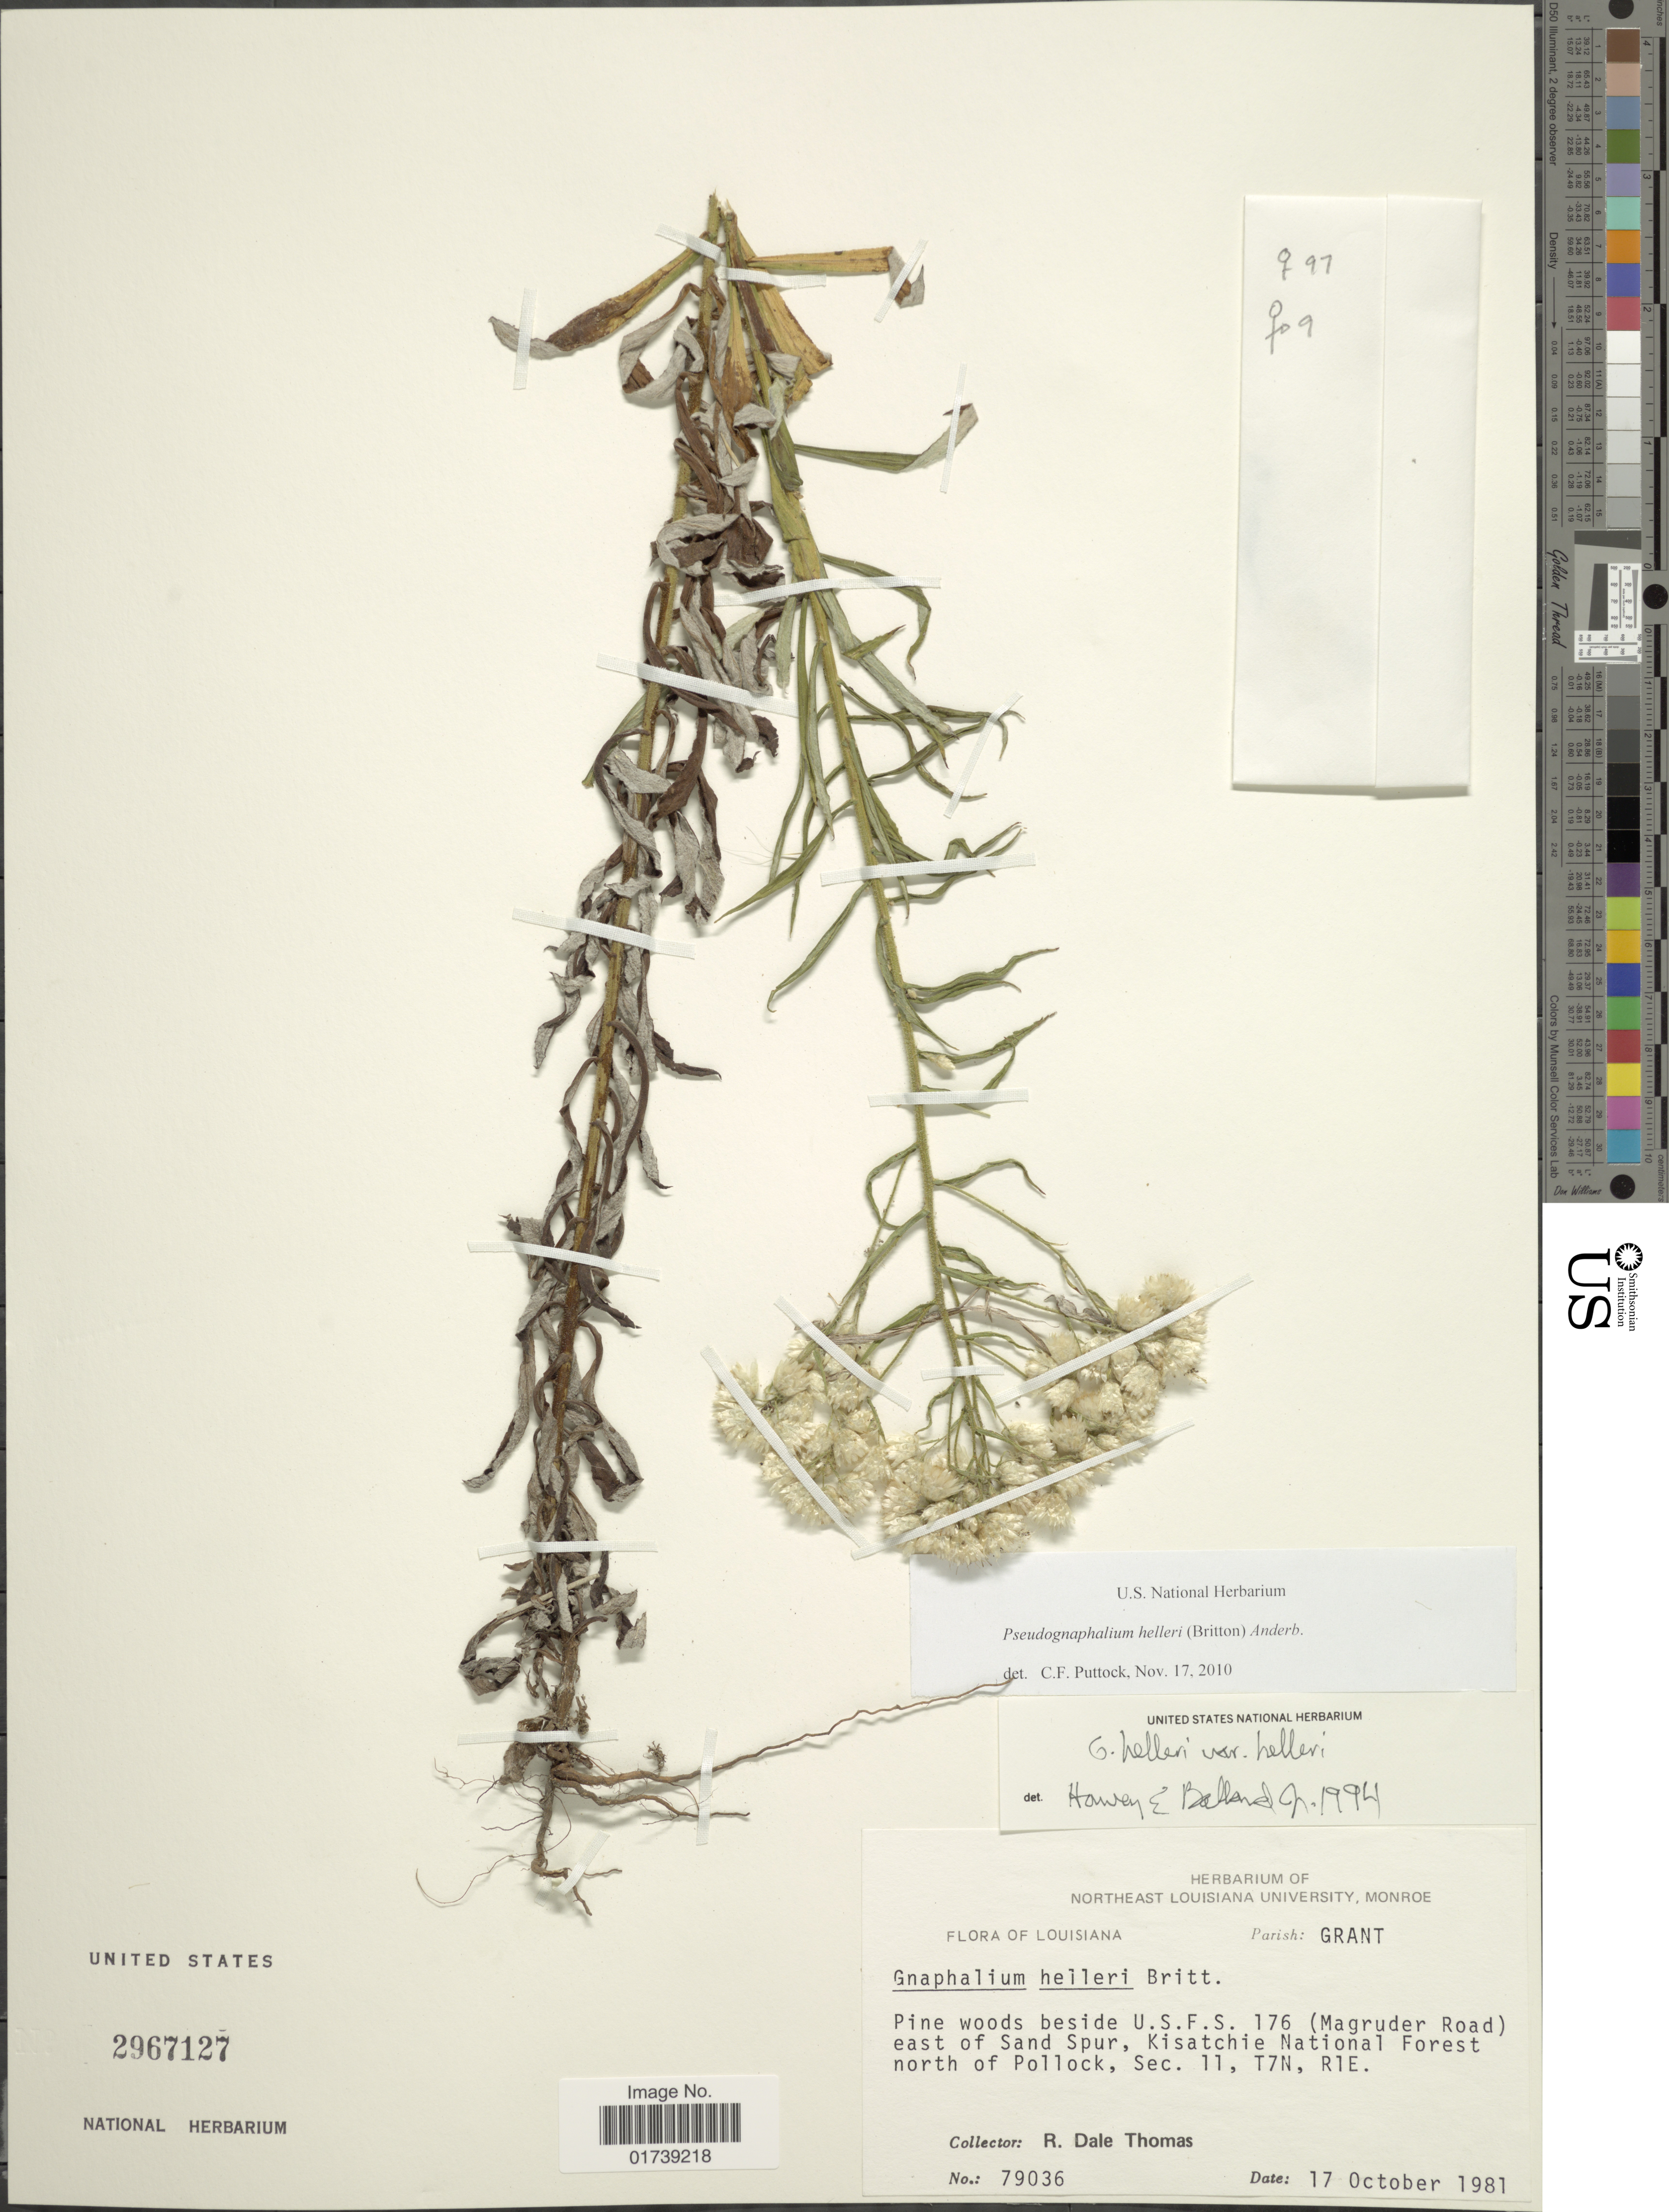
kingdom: Plantae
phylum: Tracheophyta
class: Magnoliopsida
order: Asterales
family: Asteraceae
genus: Pseudognaphalium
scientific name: Pseudognaphalium helleri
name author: (Britton) Anderb.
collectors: R. Thomas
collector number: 79036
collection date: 1981-10-17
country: United States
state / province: Louisiana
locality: Parish: Grant, Beside U. S. F. S. 176 (Magruder road) east of Sand Spur, Kisatchie National Forest. north of Pollock, Sec. 11, T7N, R1E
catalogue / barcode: US 2967127